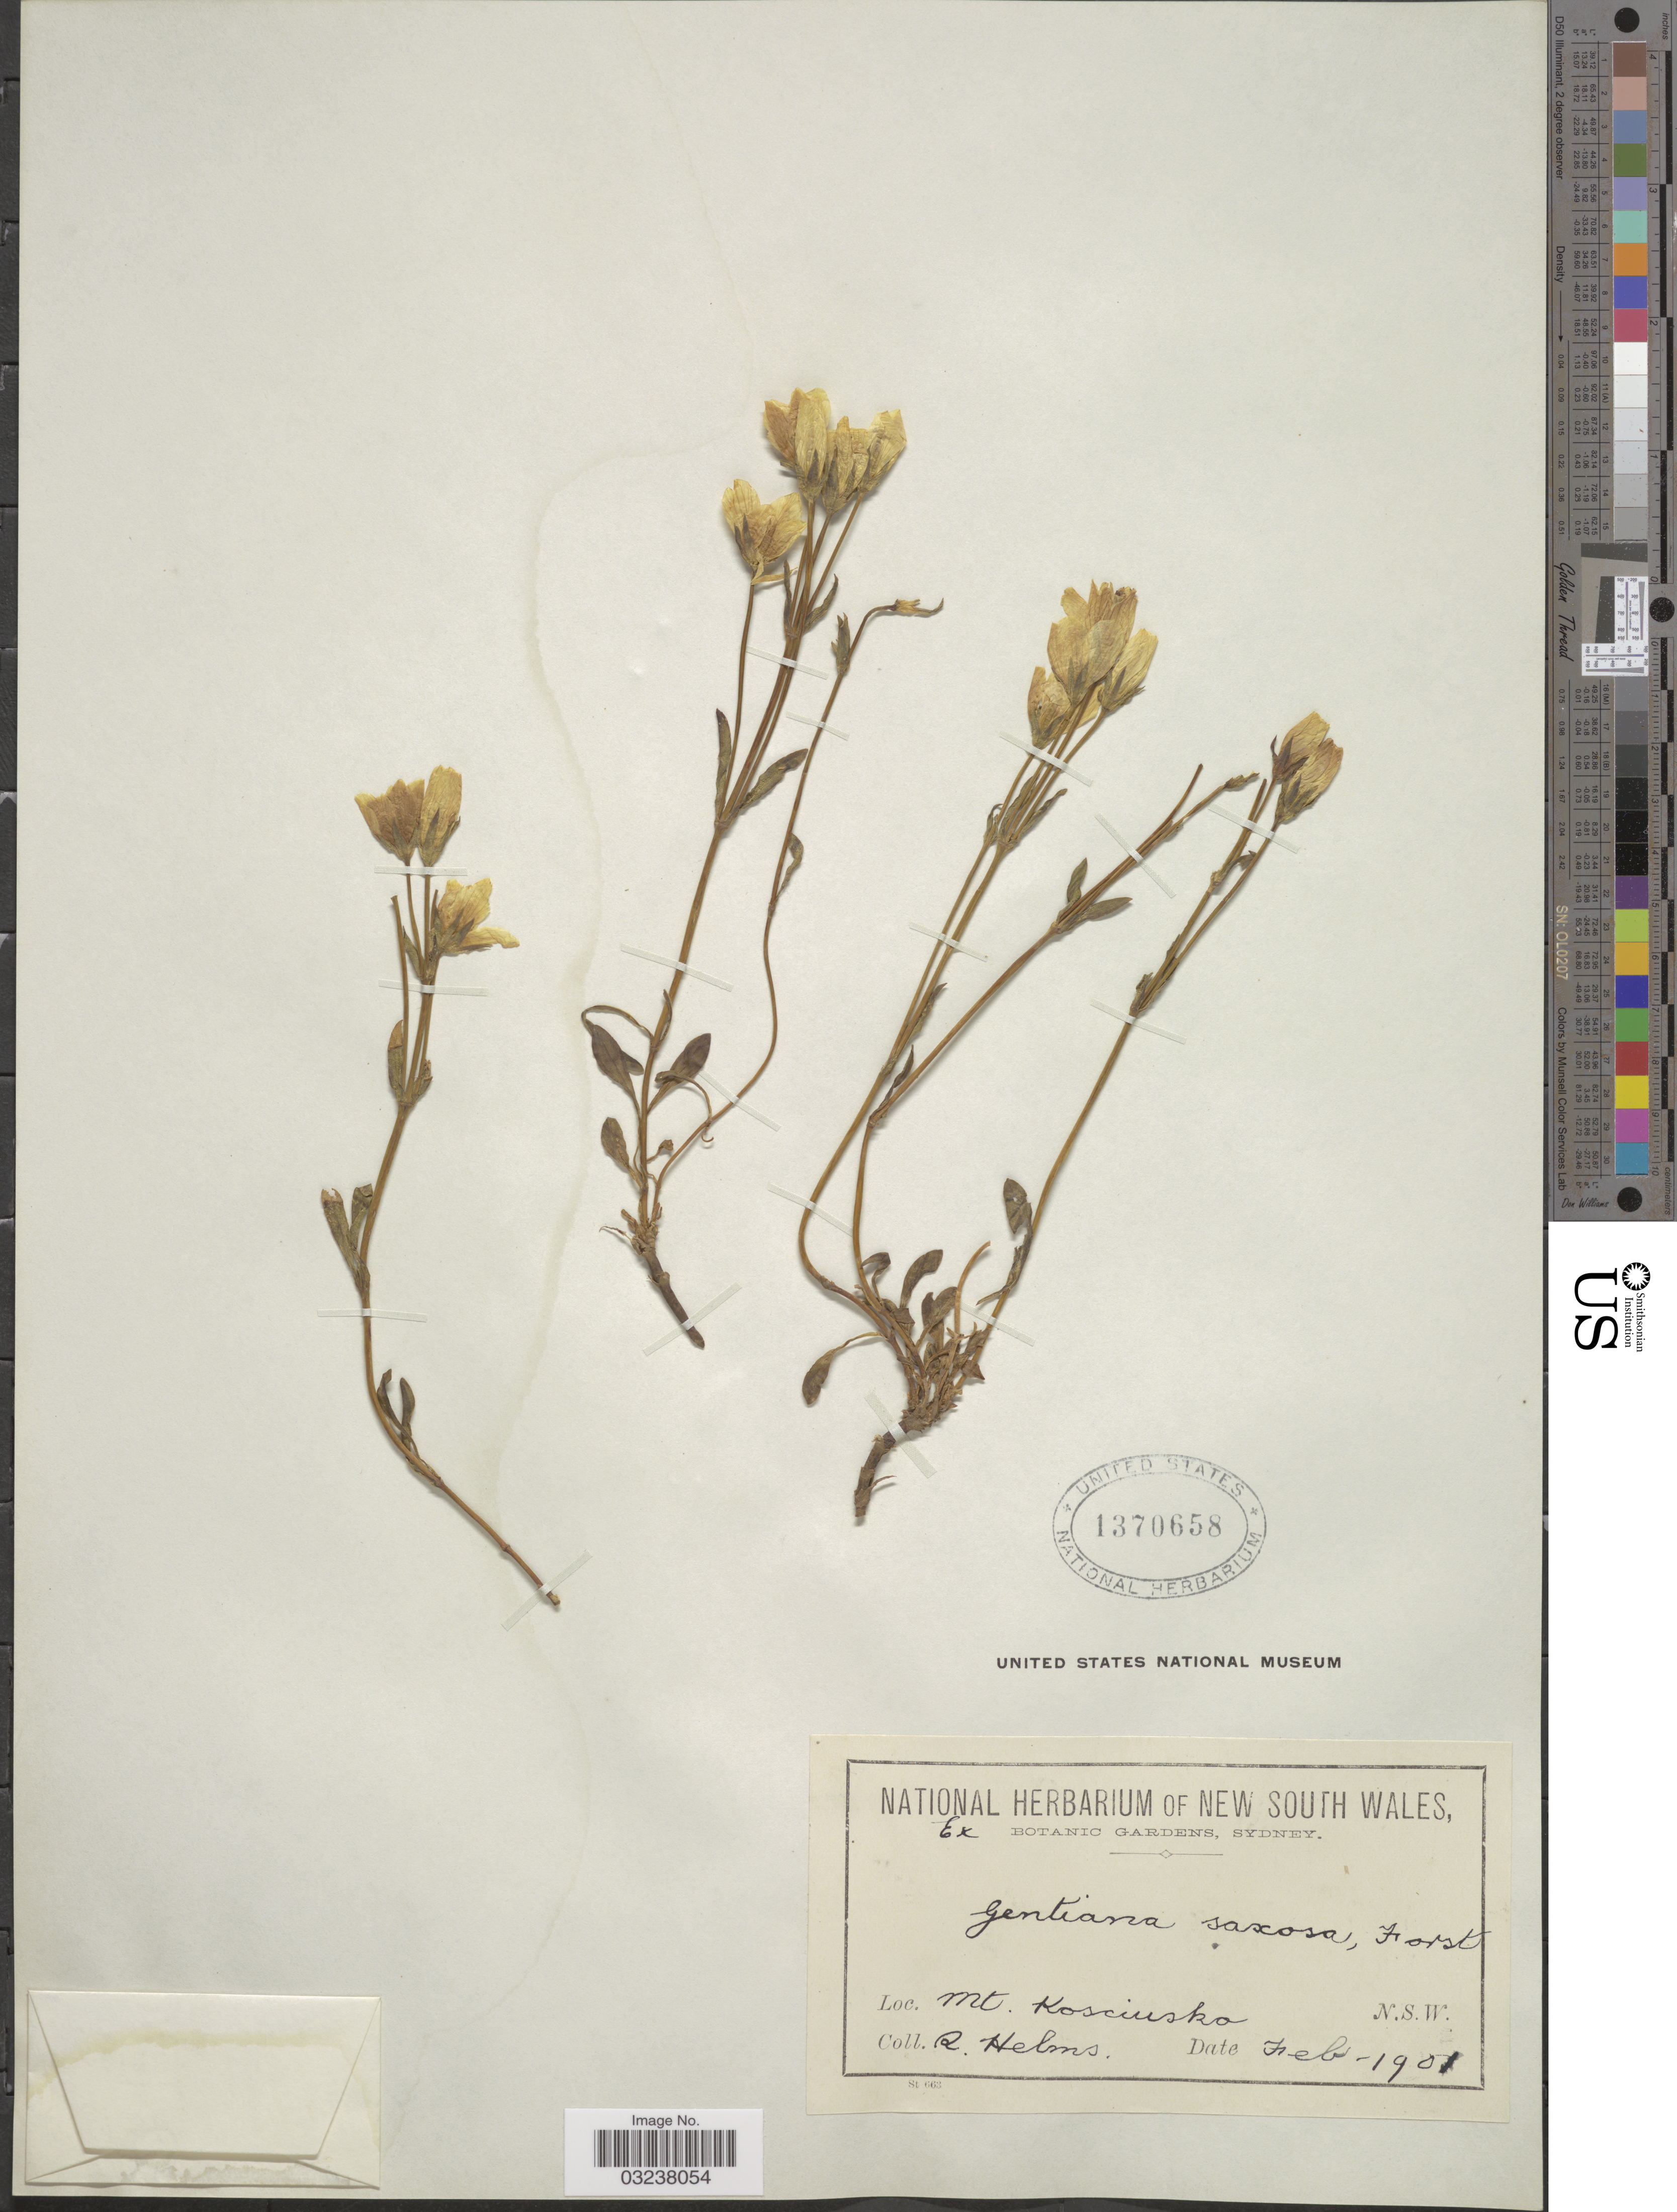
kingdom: Plantae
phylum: Tracheophyta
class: Magnoliopsida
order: Gentianales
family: Gentianaceae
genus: Gentianella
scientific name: Gentianella saxosa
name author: (G. Forst.) Holub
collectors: R. Helms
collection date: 1901-02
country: Australia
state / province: New South Wales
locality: Mt. Kosciuska.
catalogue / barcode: US 1370658